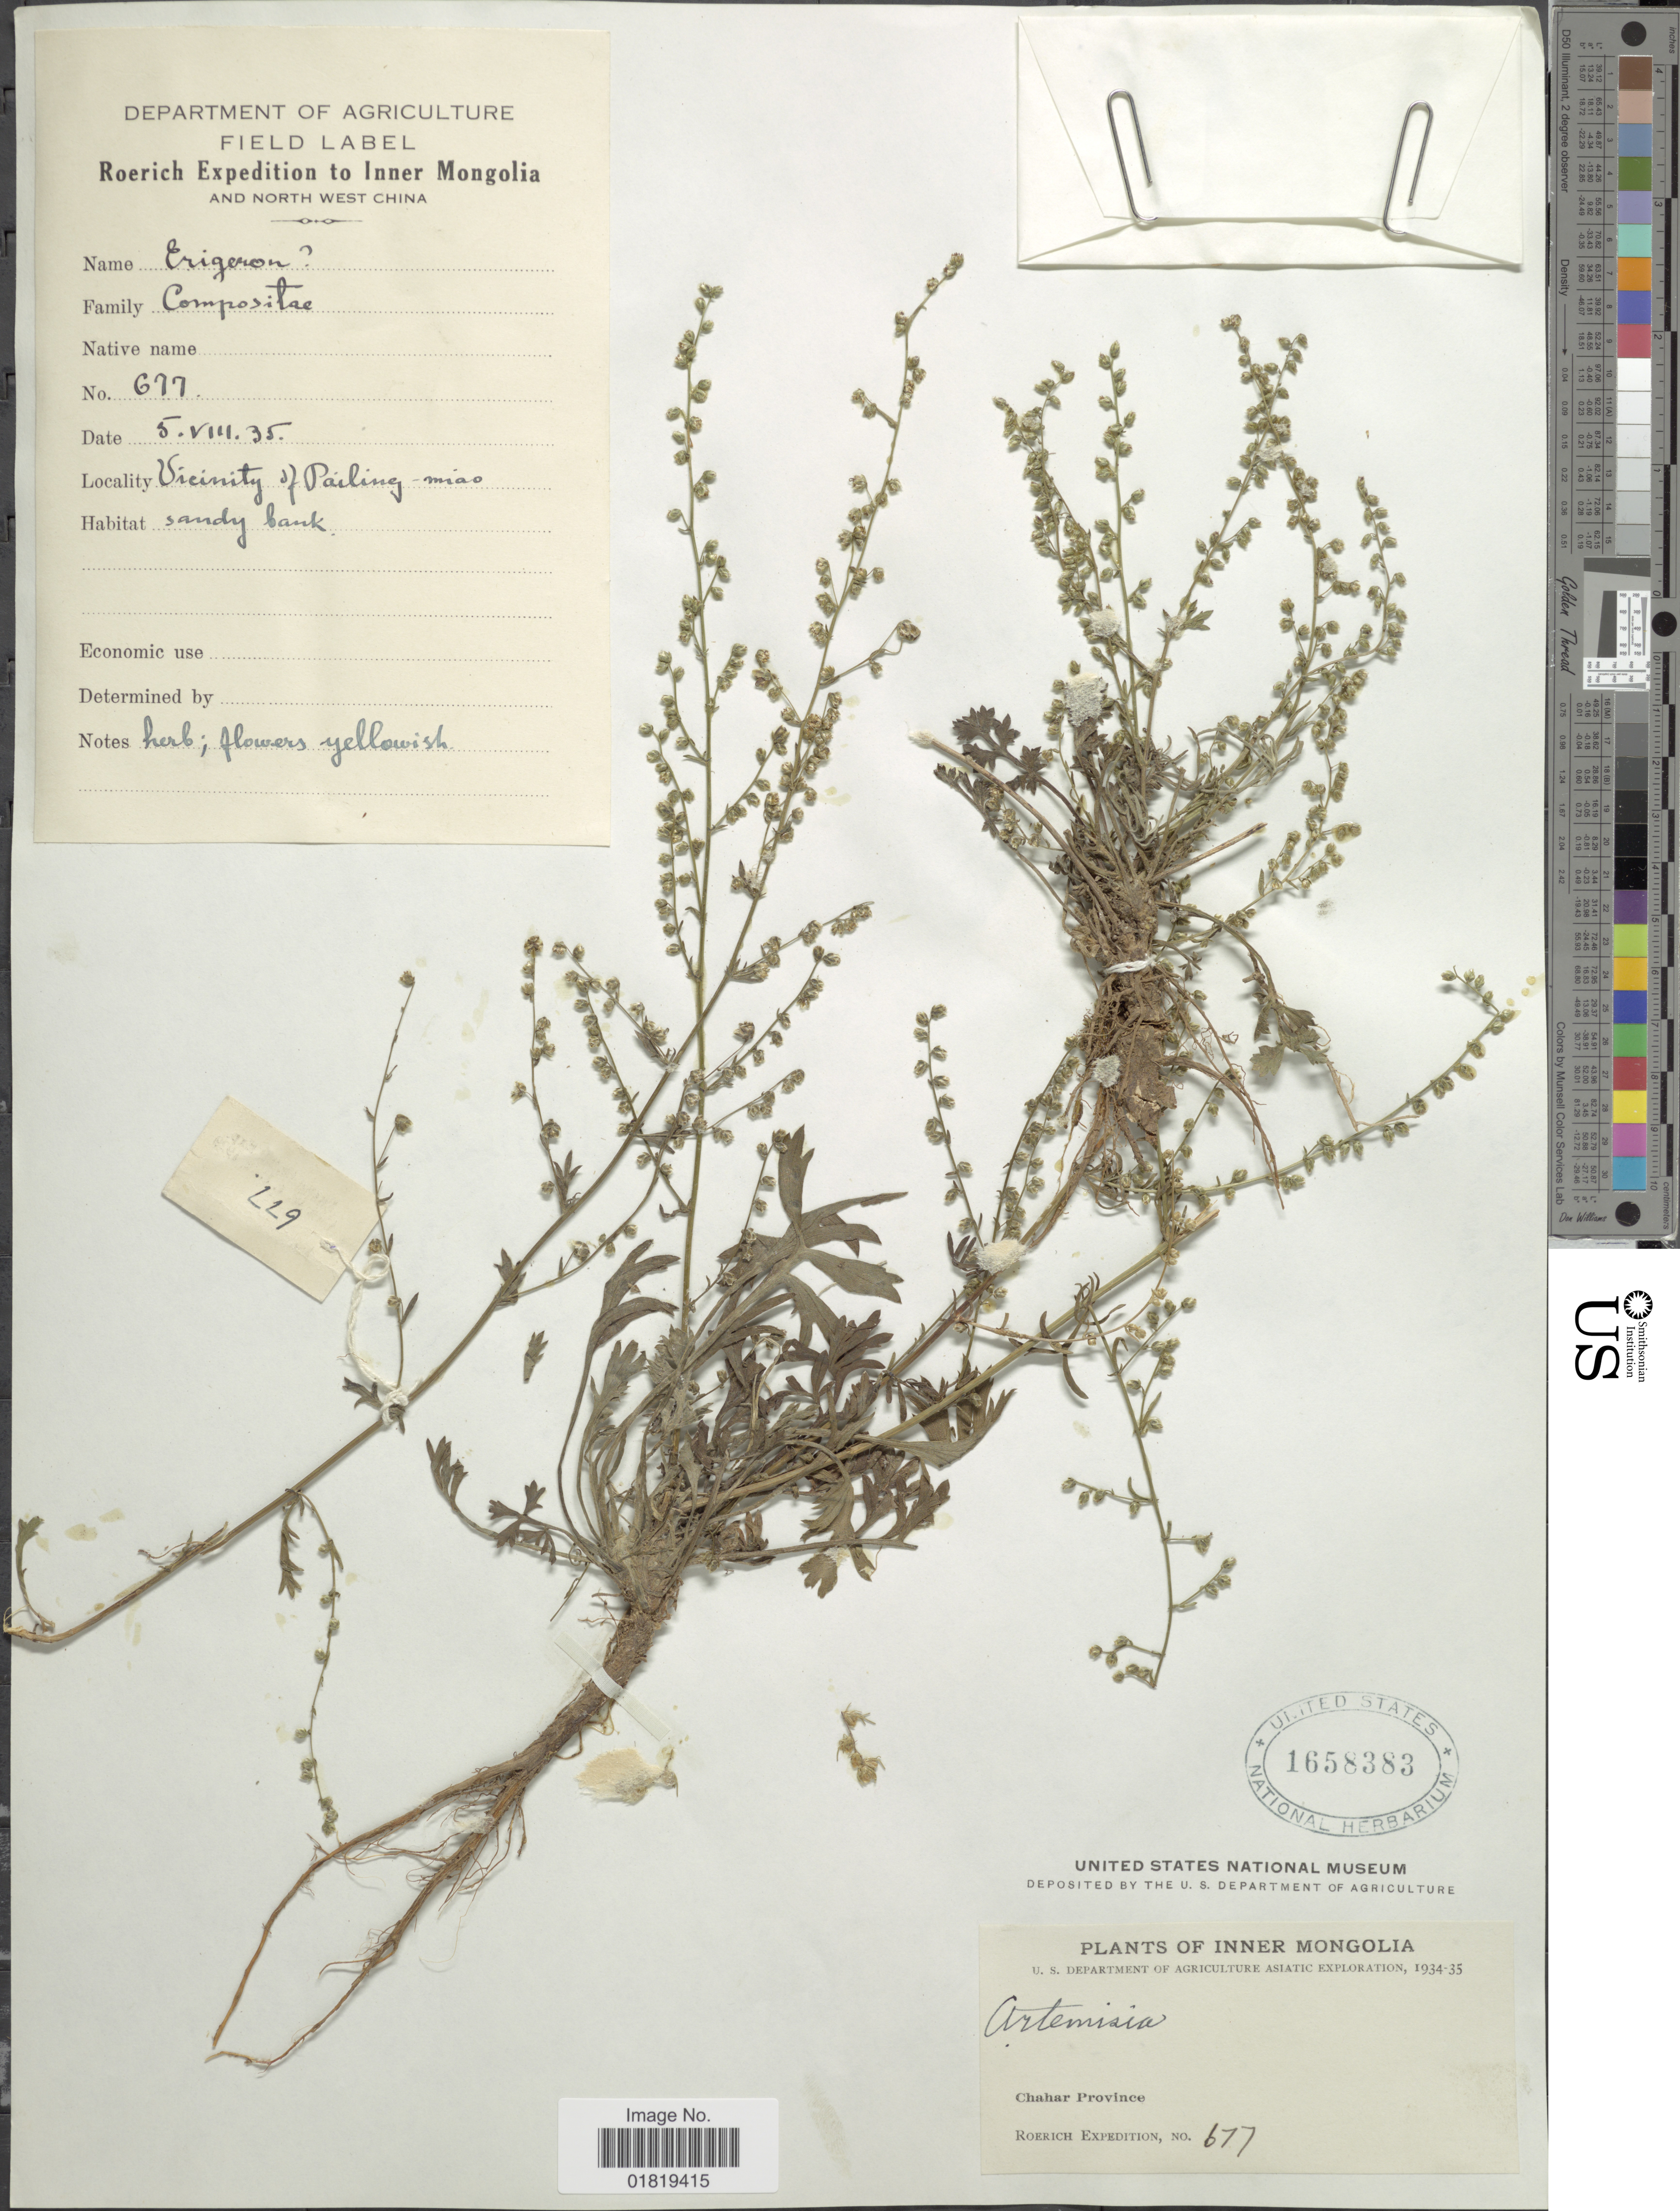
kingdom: Plantae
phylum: Tracheophyta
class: Magnoliopsida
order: Asterales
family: Asteraceae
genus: Artemisia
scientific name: Artemisia sp.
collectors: Roerich Expedition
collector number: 677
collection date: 1934-08-05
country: China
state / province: Nei Monggol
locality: Inner Mongolia, North West China, Vicinity of Pailing-miao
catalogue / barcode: US 1658383